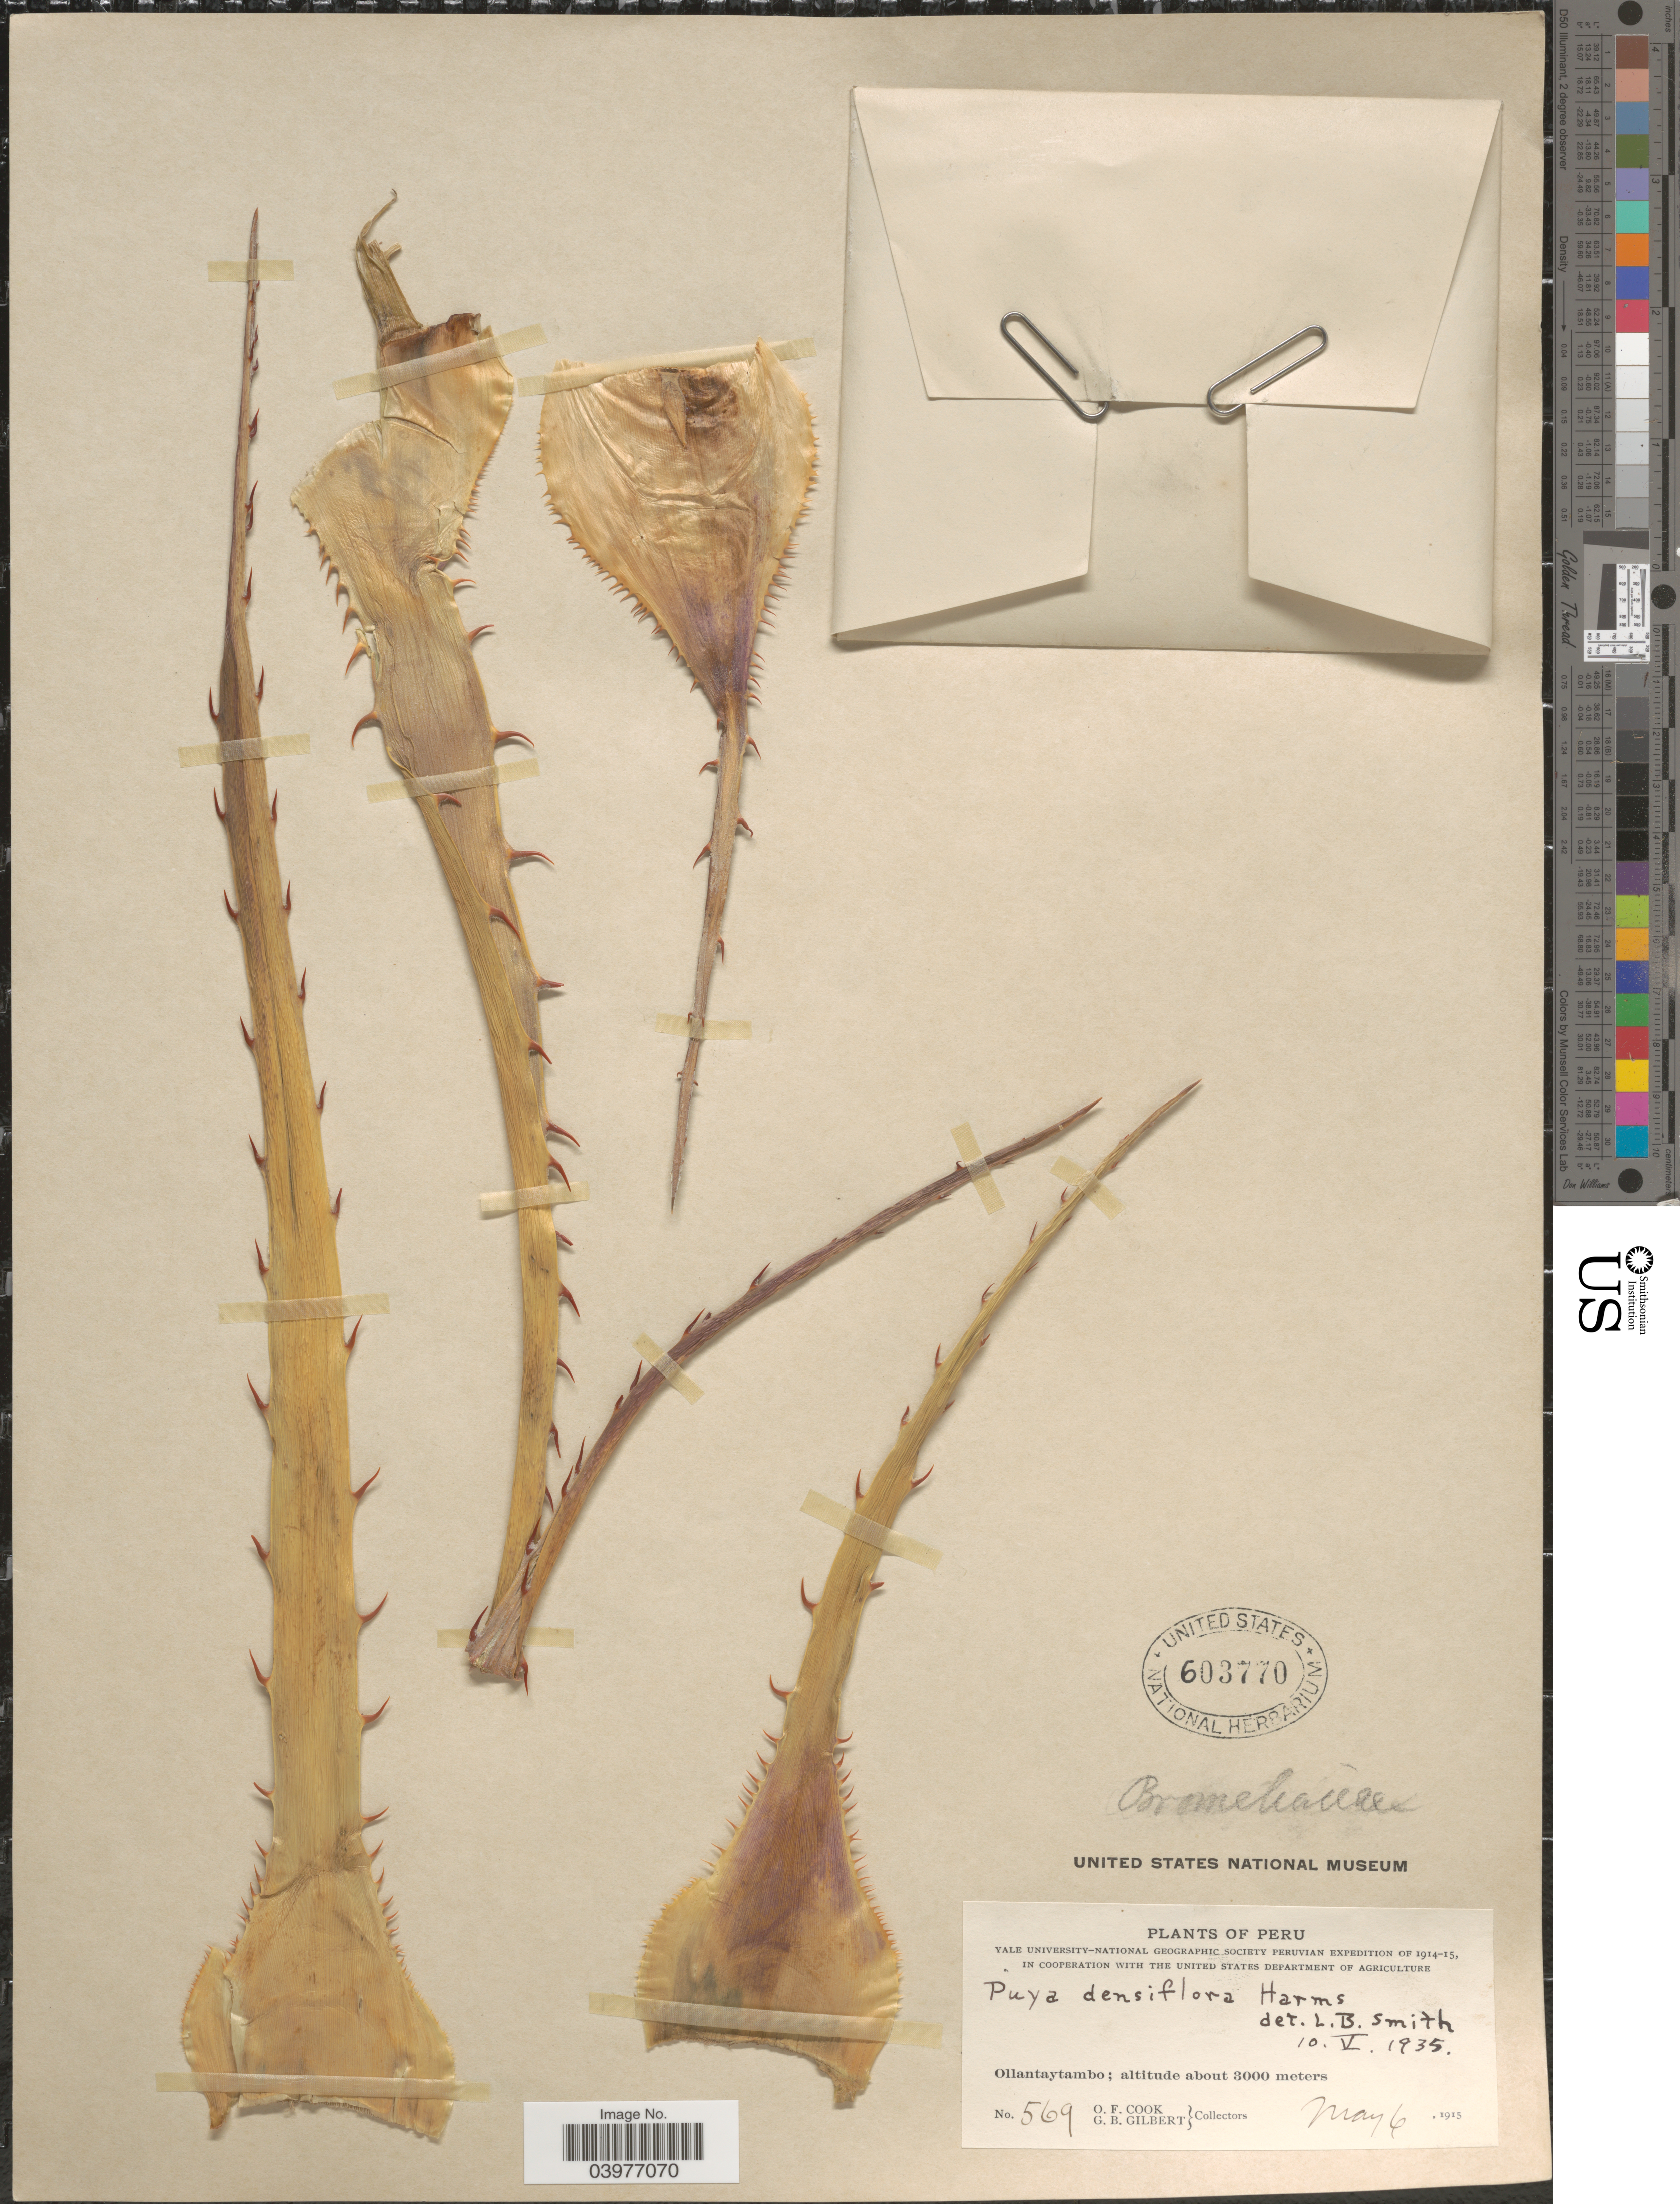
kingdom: Plantae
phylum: Tracheophyta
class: Liliopsida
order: Poales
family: Bromeliaceae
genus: Puya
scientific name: Puya densiflora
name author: Harms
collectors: O. F. Cook & G. B. Gilbert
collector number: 569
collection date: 1915-05-06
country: Peru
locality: Ollantaytambo.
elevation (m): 3000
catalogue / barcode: US 603770